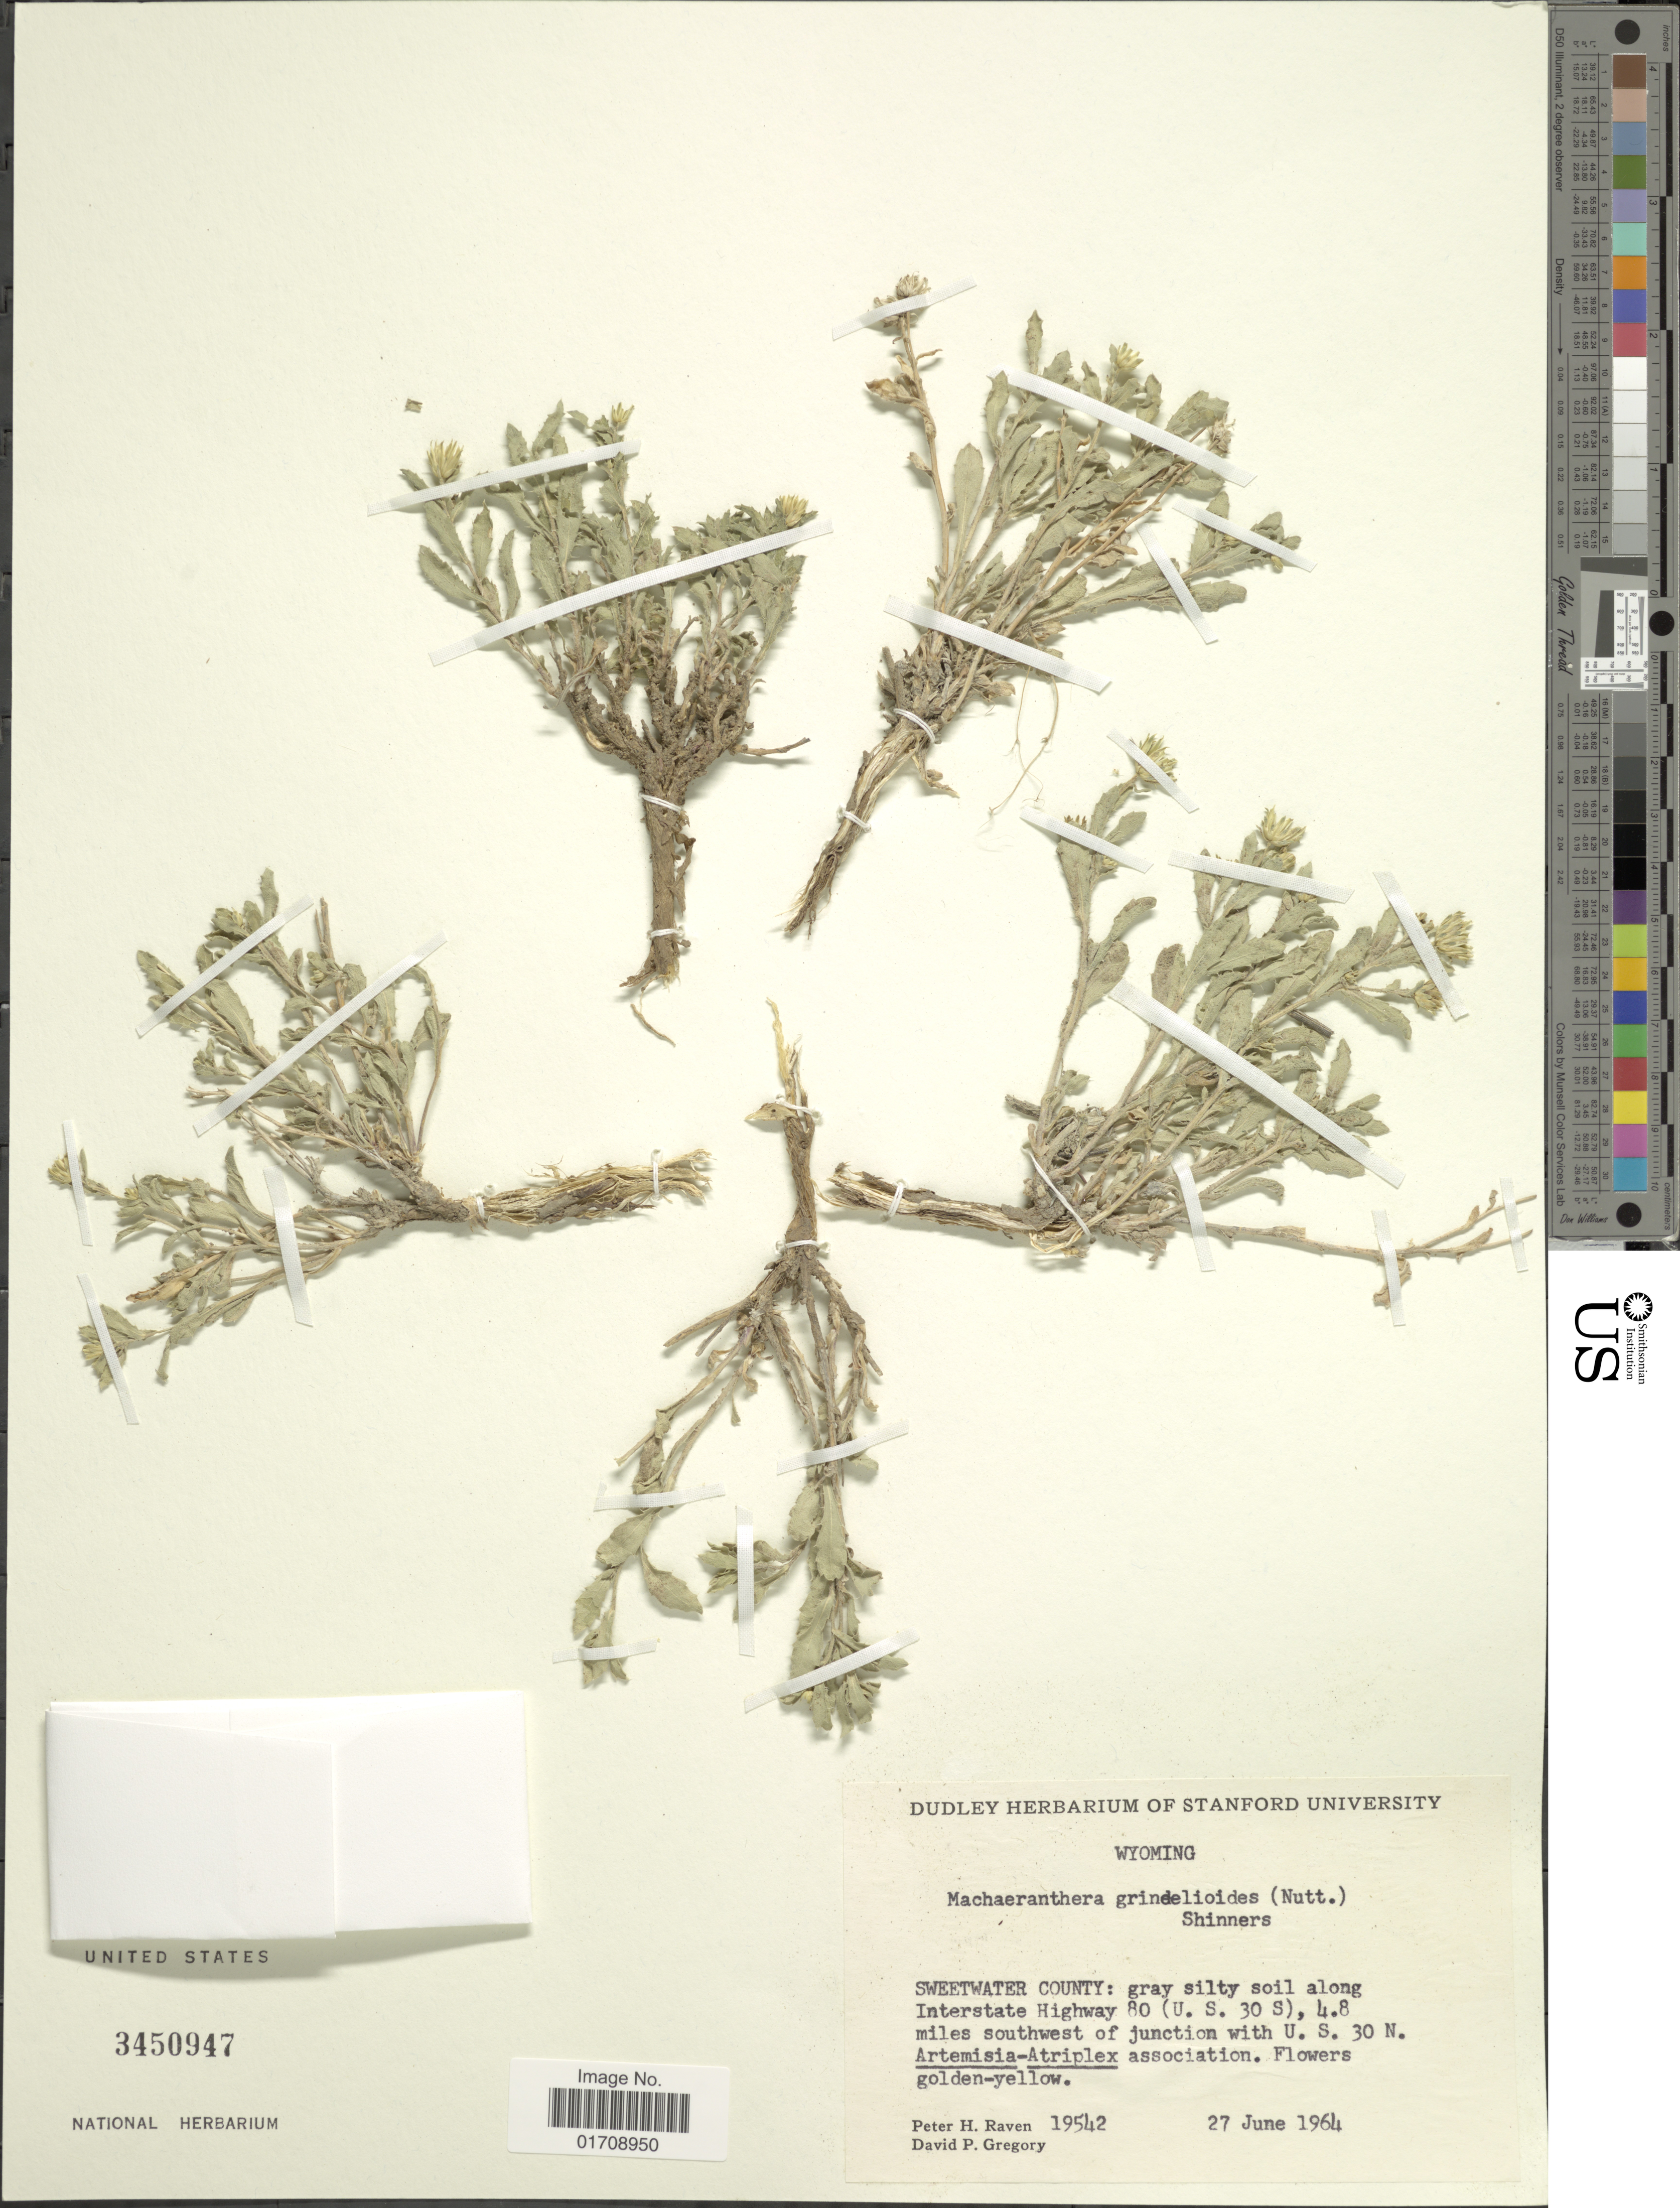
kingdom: Plantae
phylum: Tracheophyta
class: Magnoliopsida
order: Asterales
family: Asteraceae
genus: Machaeranthera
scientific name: Machaeranthera grindelioides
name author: (Nutt.) Shinners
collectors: P. Raven & D. Gregory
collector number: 19542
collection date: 1964-06-27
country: United States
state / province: Wyoming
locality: Sweetwater County, along Interstate Highway 80 (U.S. 30S), 4.8 miles southwest of junction with U.S. 30N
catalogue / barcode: US 3450947